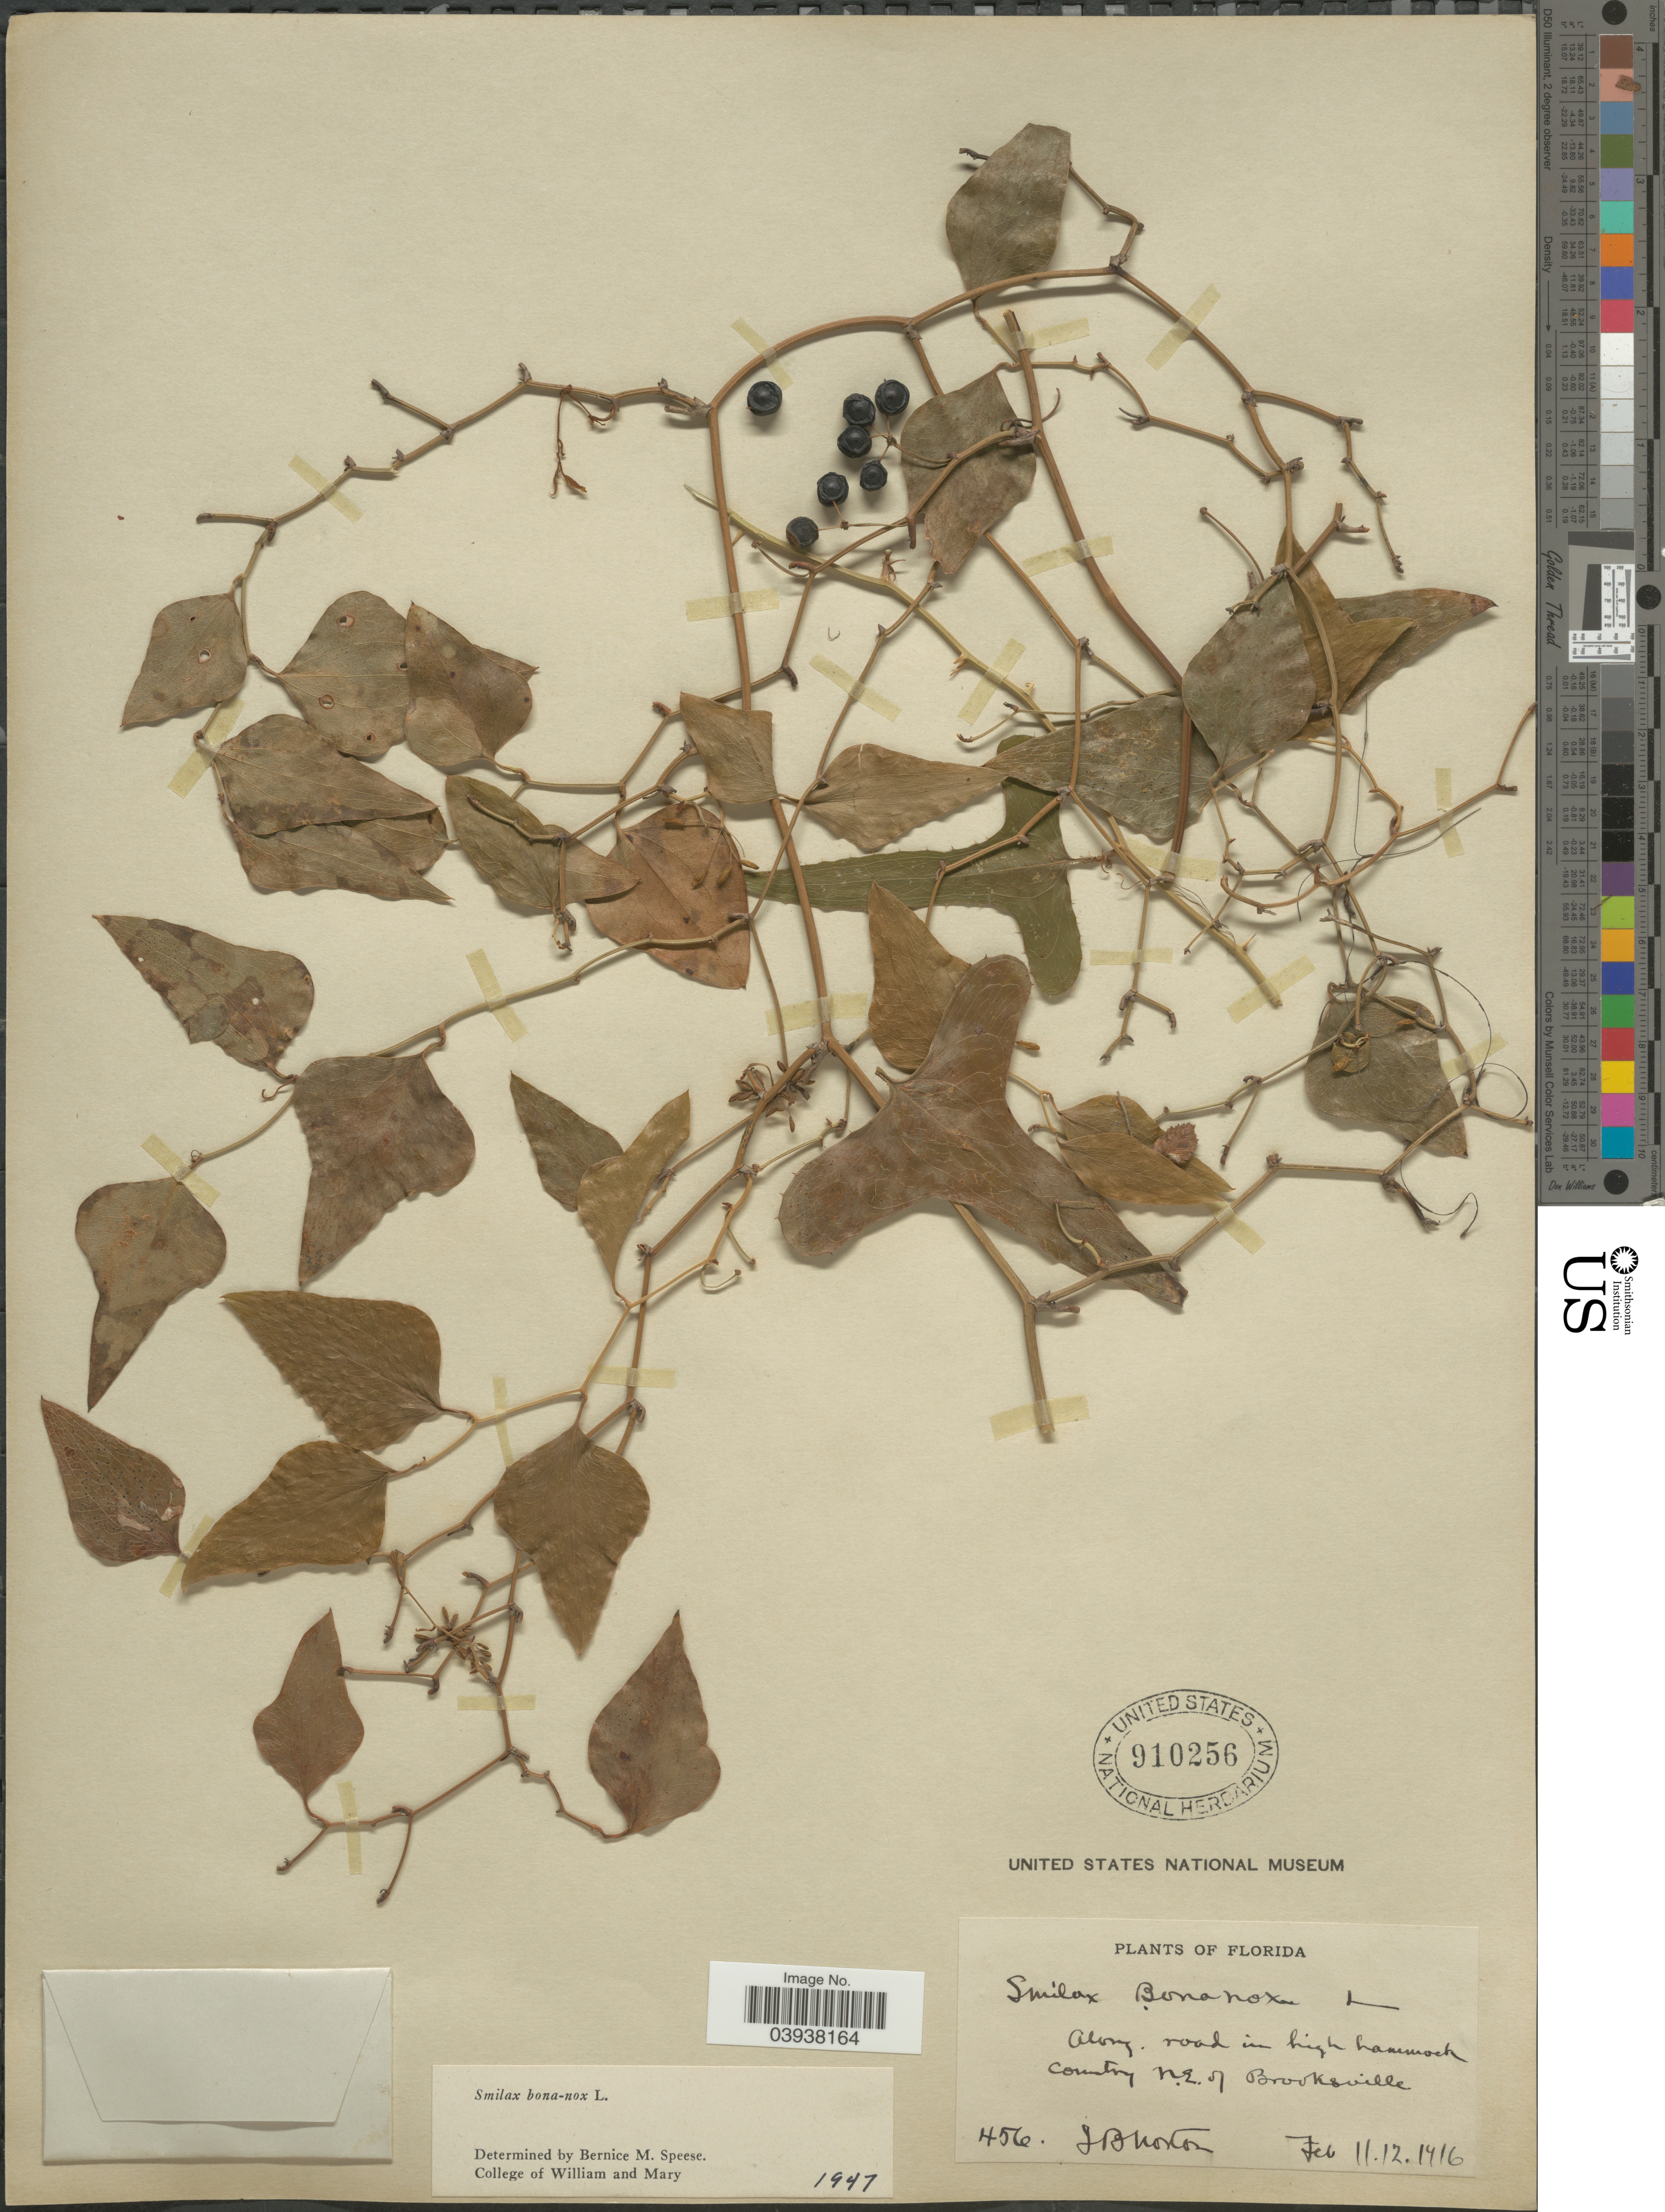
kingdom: Plantae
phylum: Tracheophyta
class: Liliopsida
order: Liliales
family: Smilacaceae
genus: Smilax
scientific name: Smilax bona-nox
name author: L.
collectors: J. B. Norton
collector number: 456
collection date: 1916-02-11/1916-02-12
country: United States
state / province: Florida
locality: Along road in high hammock country N.E. of Brooksville.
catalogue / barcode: US 910256